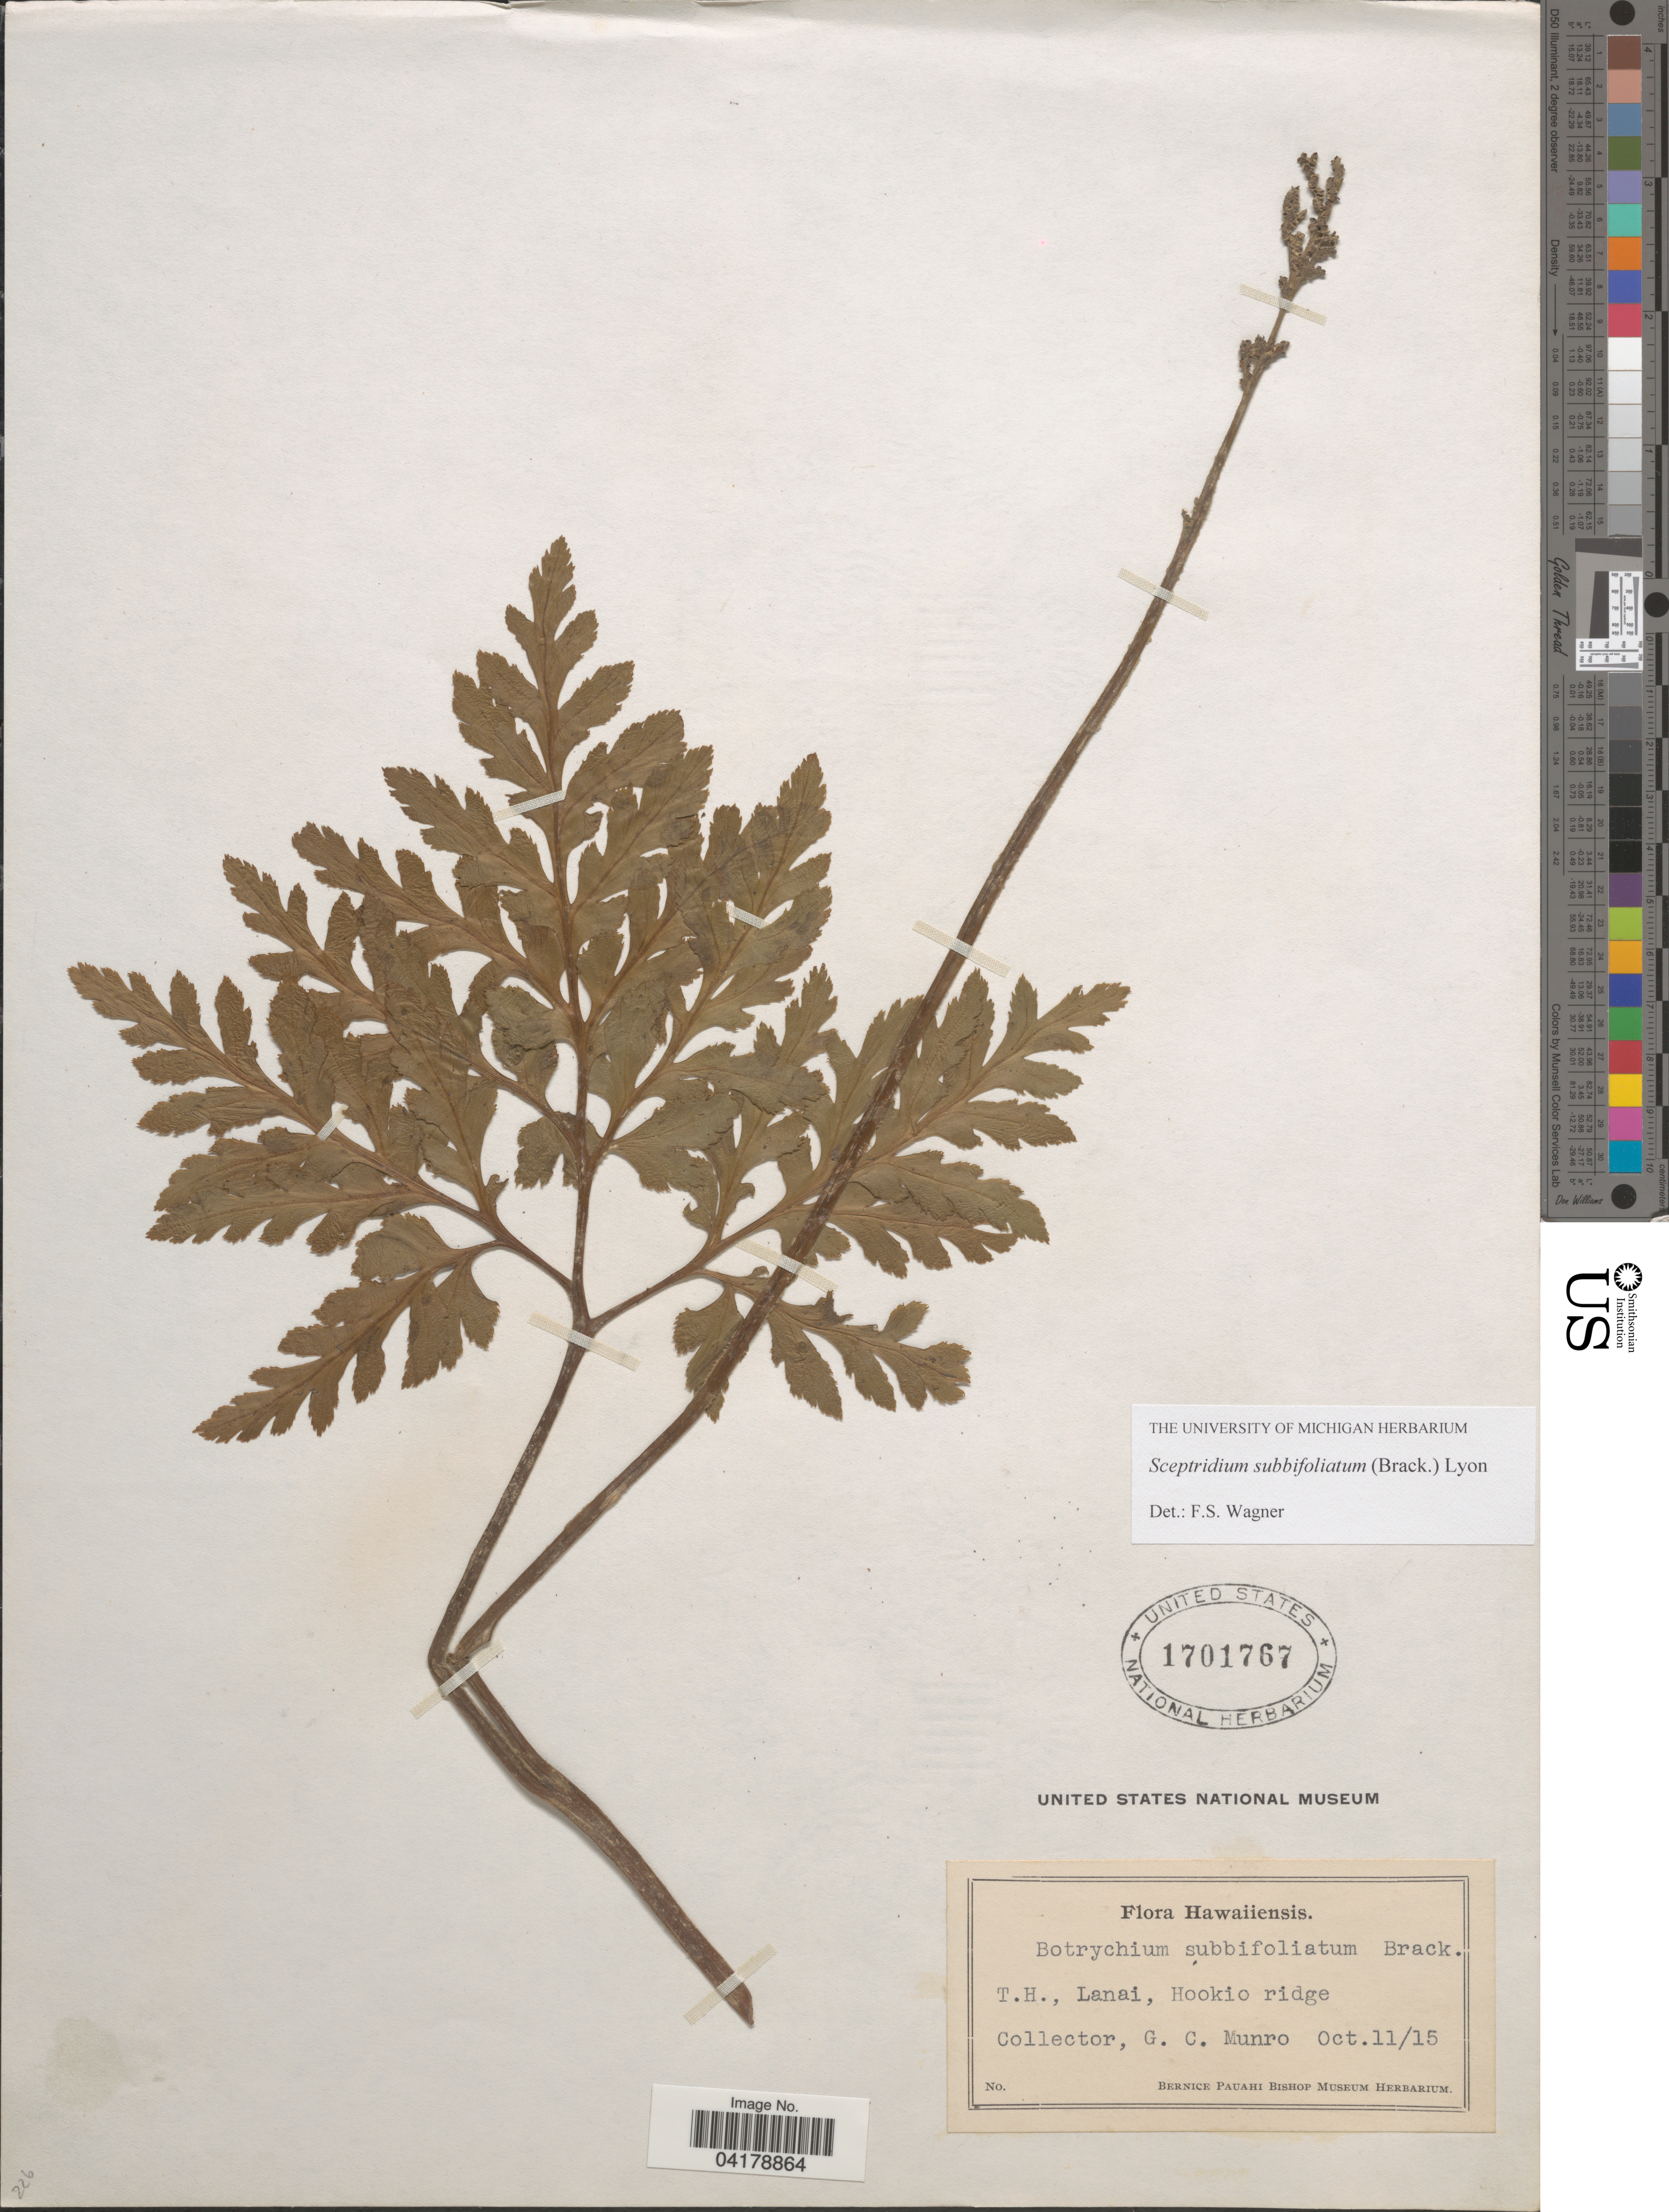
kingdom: Plantae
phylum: Tracheophyta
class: Polypodiopsida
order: Ophioglossales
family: Ophioglossaceae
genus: Sceptridium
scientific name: Sceptridium subbifoliatum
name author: (Brack.) Lyon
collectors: G. C. Munro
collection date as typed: Transcribed d/m/y: 11/10/15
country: United States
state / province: Hawaii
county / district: Maui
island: Lana'i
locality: T.H., Lanai, Hookio ridge.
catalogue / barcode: US 1701767